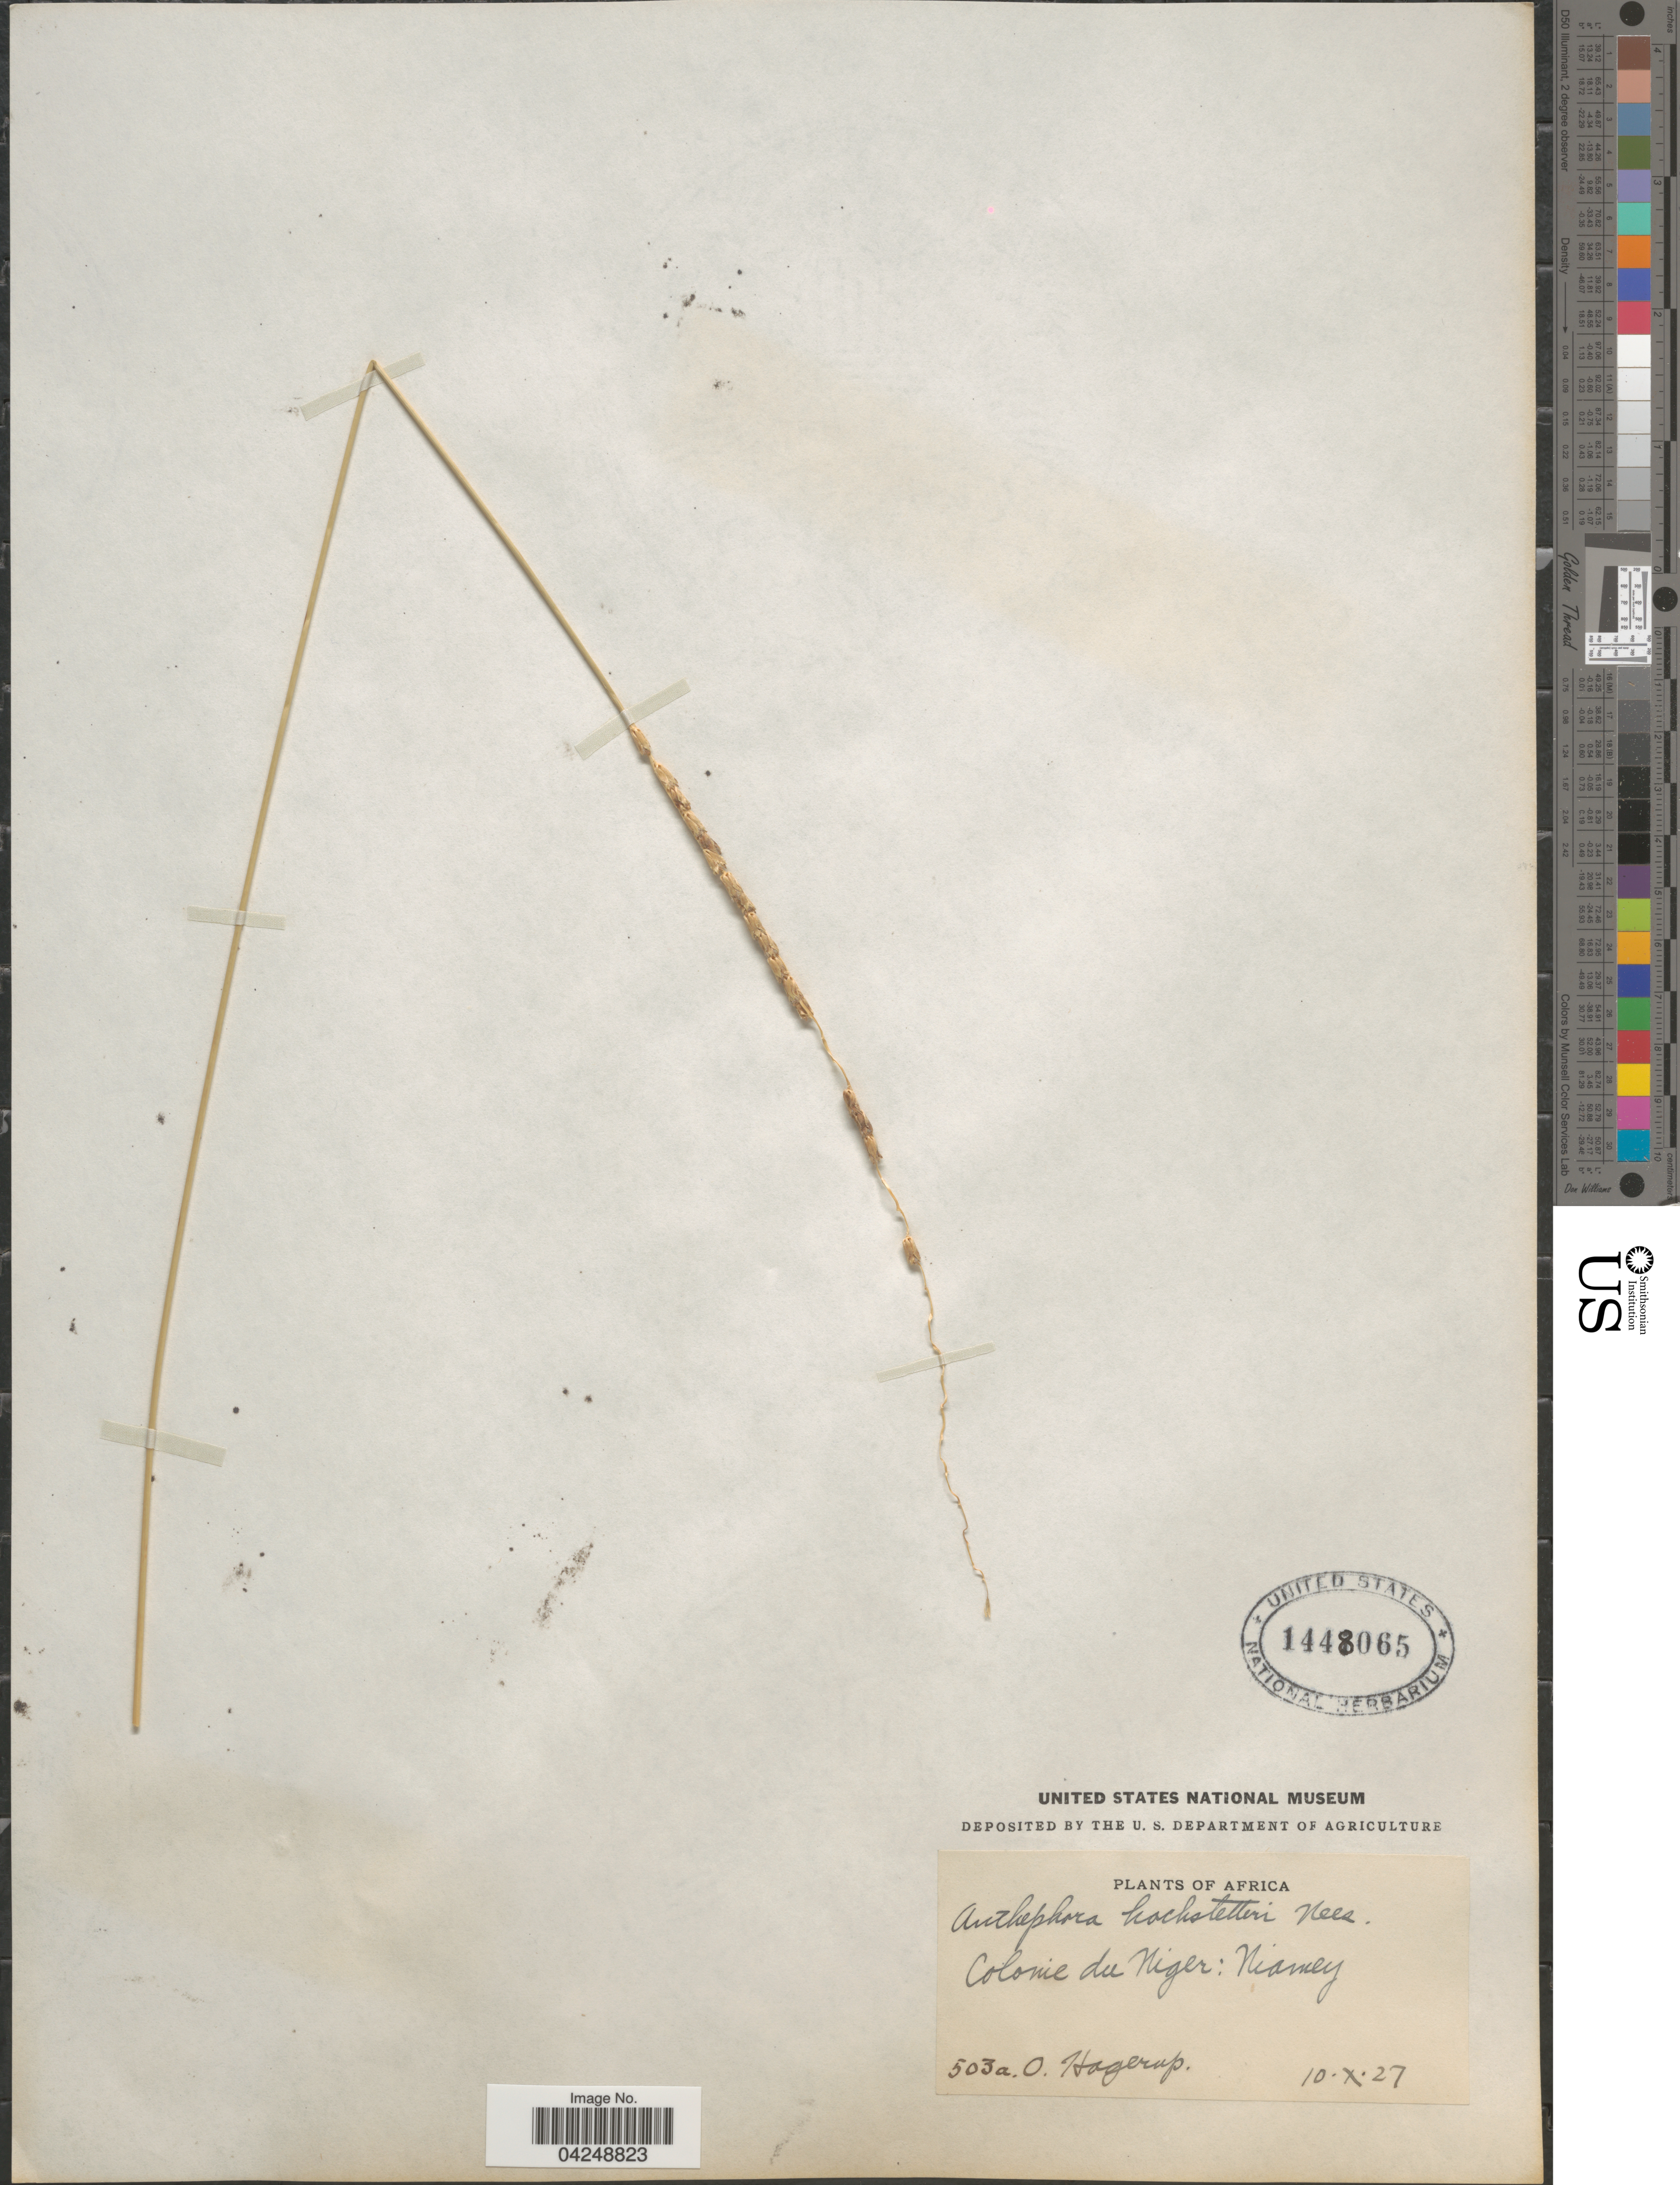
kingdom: Plantae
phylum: Tracheophyta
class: Liliopsida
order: Poales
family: Poaceae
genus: Anthephora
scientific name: Anthephora pubescens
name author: Nees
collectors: O. Hagerup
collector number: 503a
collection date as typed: Transcribed d/m/y: 10/10/27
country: Niger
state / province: Niamey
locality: Colonie du Niger: Niamey.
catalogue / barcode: US 1448065